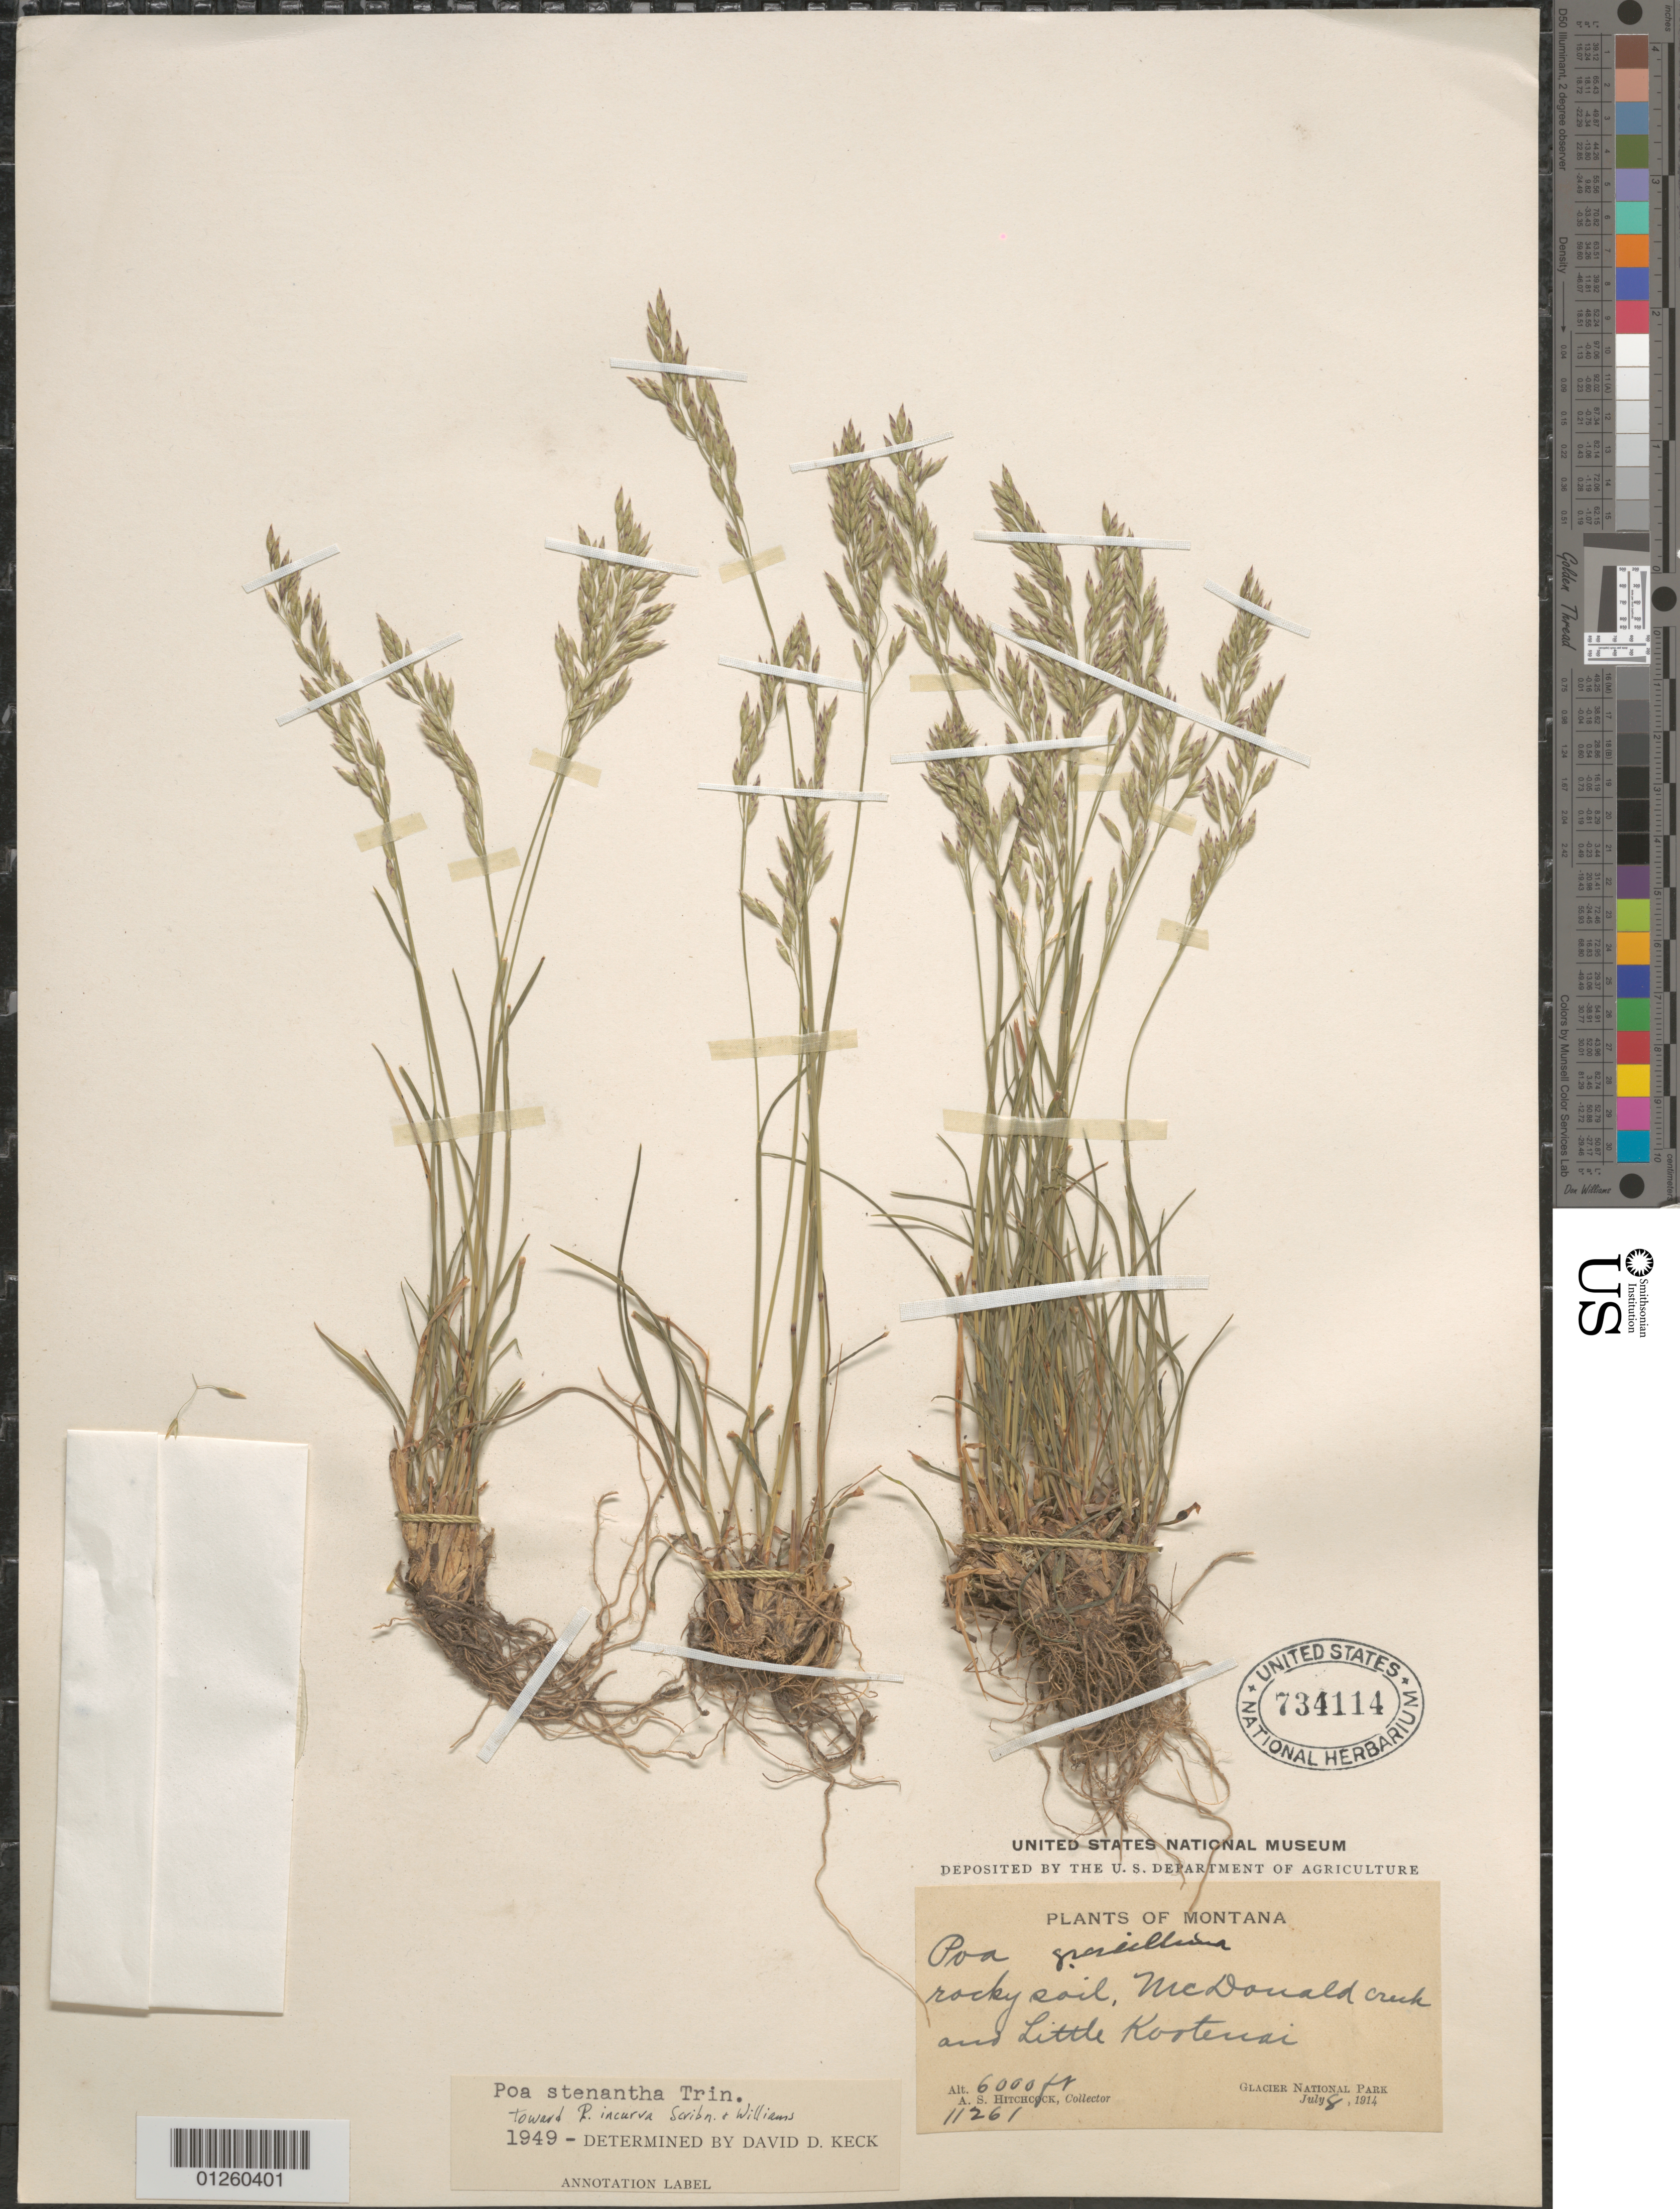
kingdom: Plantae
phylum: Tracheophyta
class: Liliopsida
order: Poales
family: Poaceae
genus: Poa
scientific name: Poa stenantha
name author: Trin.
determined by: Soreng, Robert J., Research Associate (BOT), Smithsonian Institution - National Museum of Natural History (UNITED STATES)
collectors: A. S. Hitchcock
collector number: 11261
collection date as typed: July 8, 1914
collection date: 1914-07-08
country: United States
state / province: Montana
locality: McDonald creek and little kootenai. Glacier National Park.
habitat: rocky soil.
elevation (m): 1829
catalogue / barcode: US 734114